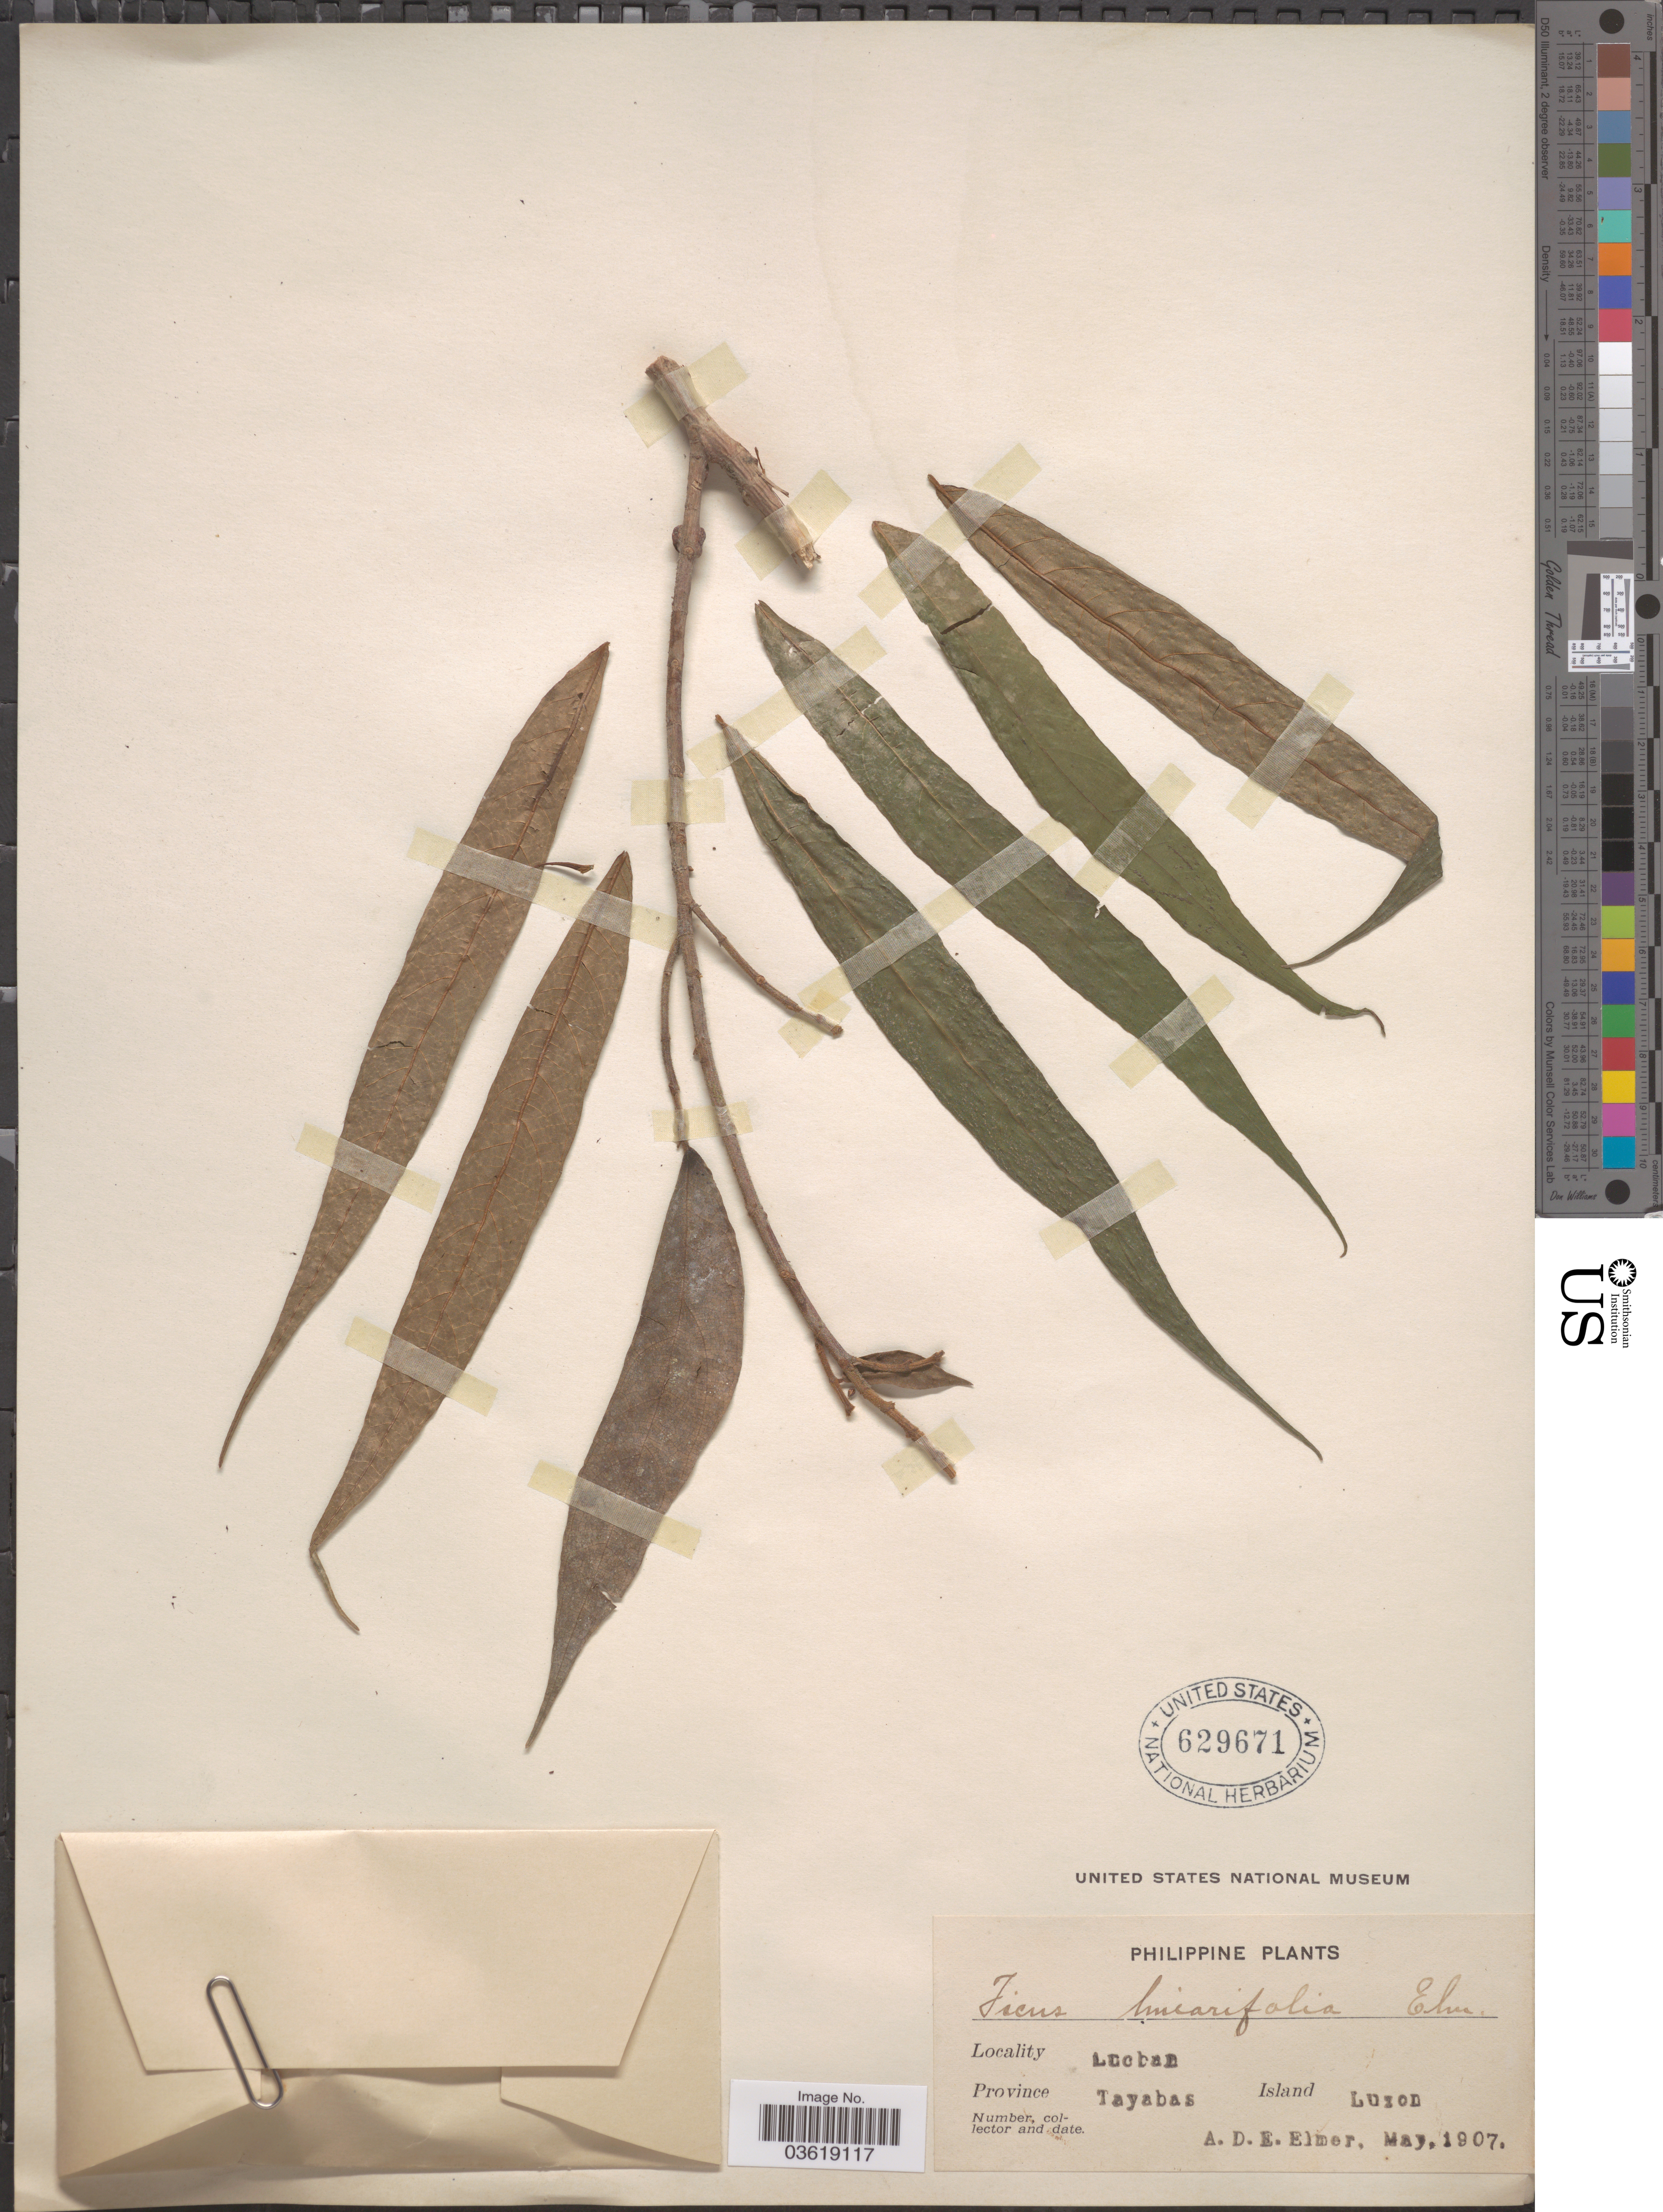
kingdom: Plantae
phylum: Tracheophyta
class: Magnoliopsida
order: Rosales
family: Moraceae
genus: Ficus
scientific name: Ficus linearifolia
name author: Elmer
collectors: A. D. E. Elmer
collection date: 1907-05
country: Philippines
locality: Philippine. Lucban. Province Tayabas, Island Luzon.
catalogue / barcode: US 629671